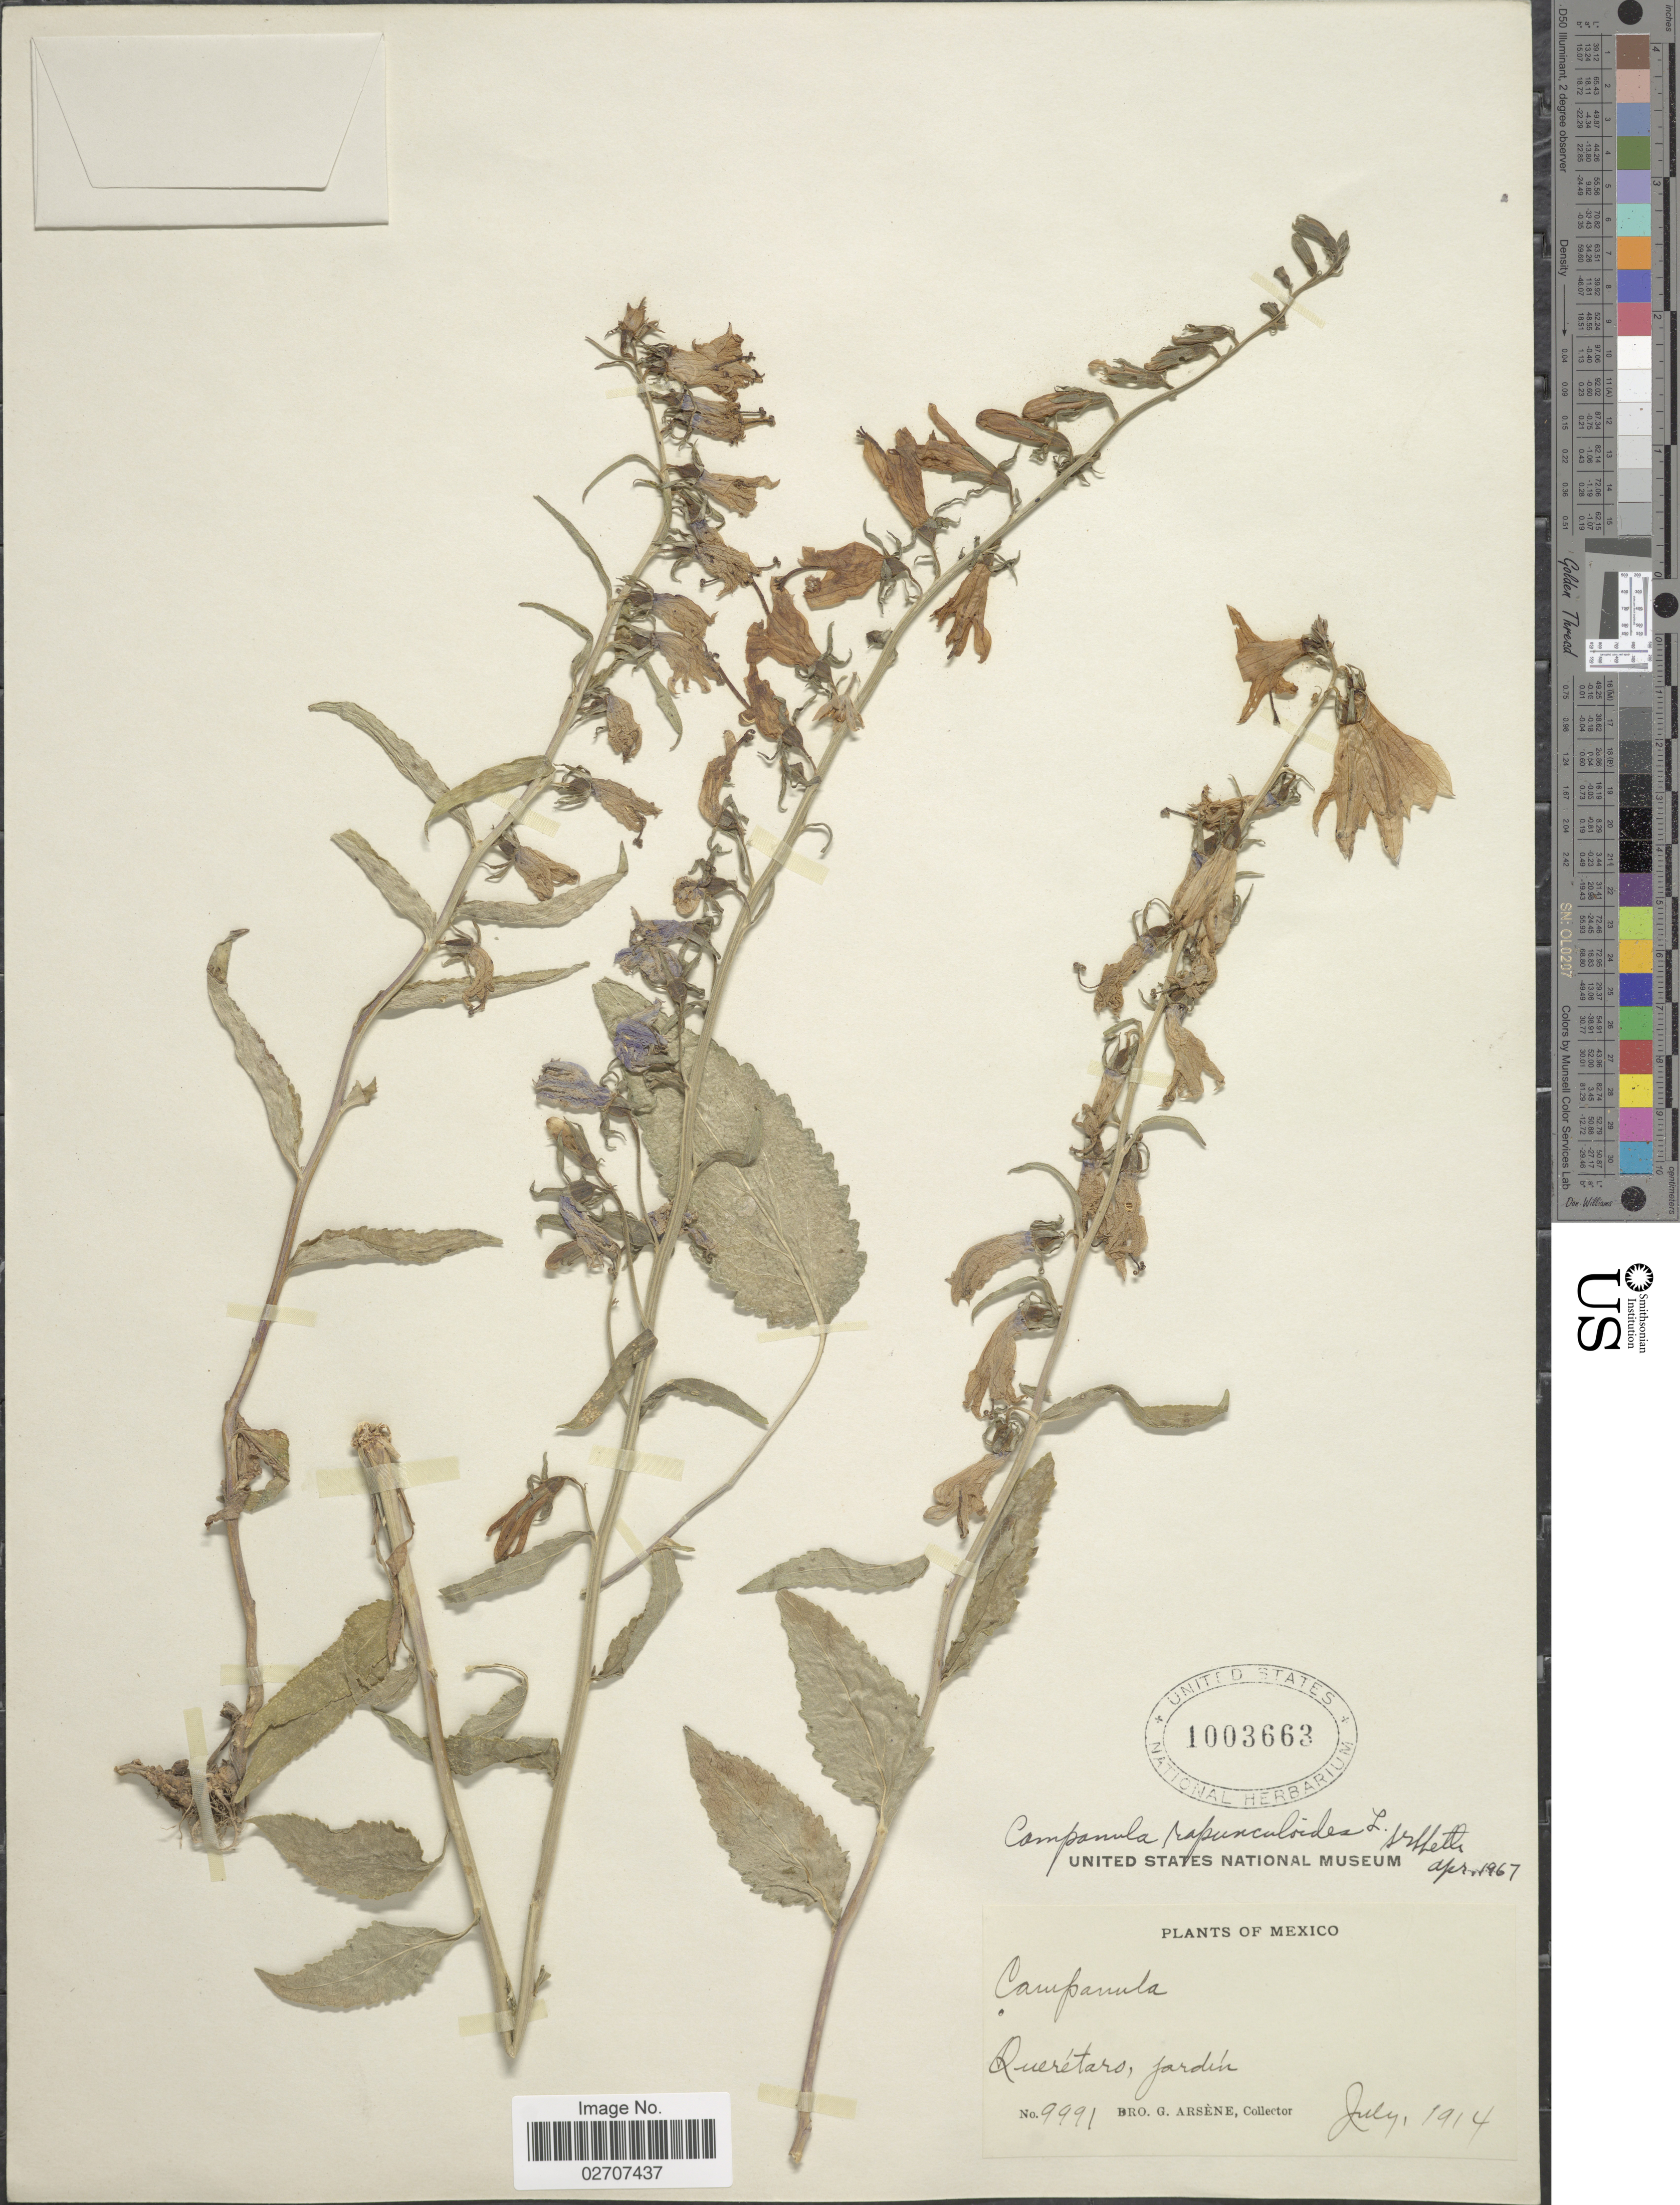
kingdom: Plantae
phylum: Tracheophyta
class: Magnoliopsida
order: Asterales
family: Campanulaceae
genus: Campanula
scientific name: Campanula rapunculoides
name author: L.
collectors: Bro. G. Arsène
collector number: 9991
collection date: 1914-07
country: Mexico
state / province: Querétaro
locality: Jardin.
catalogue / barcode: US 1003663